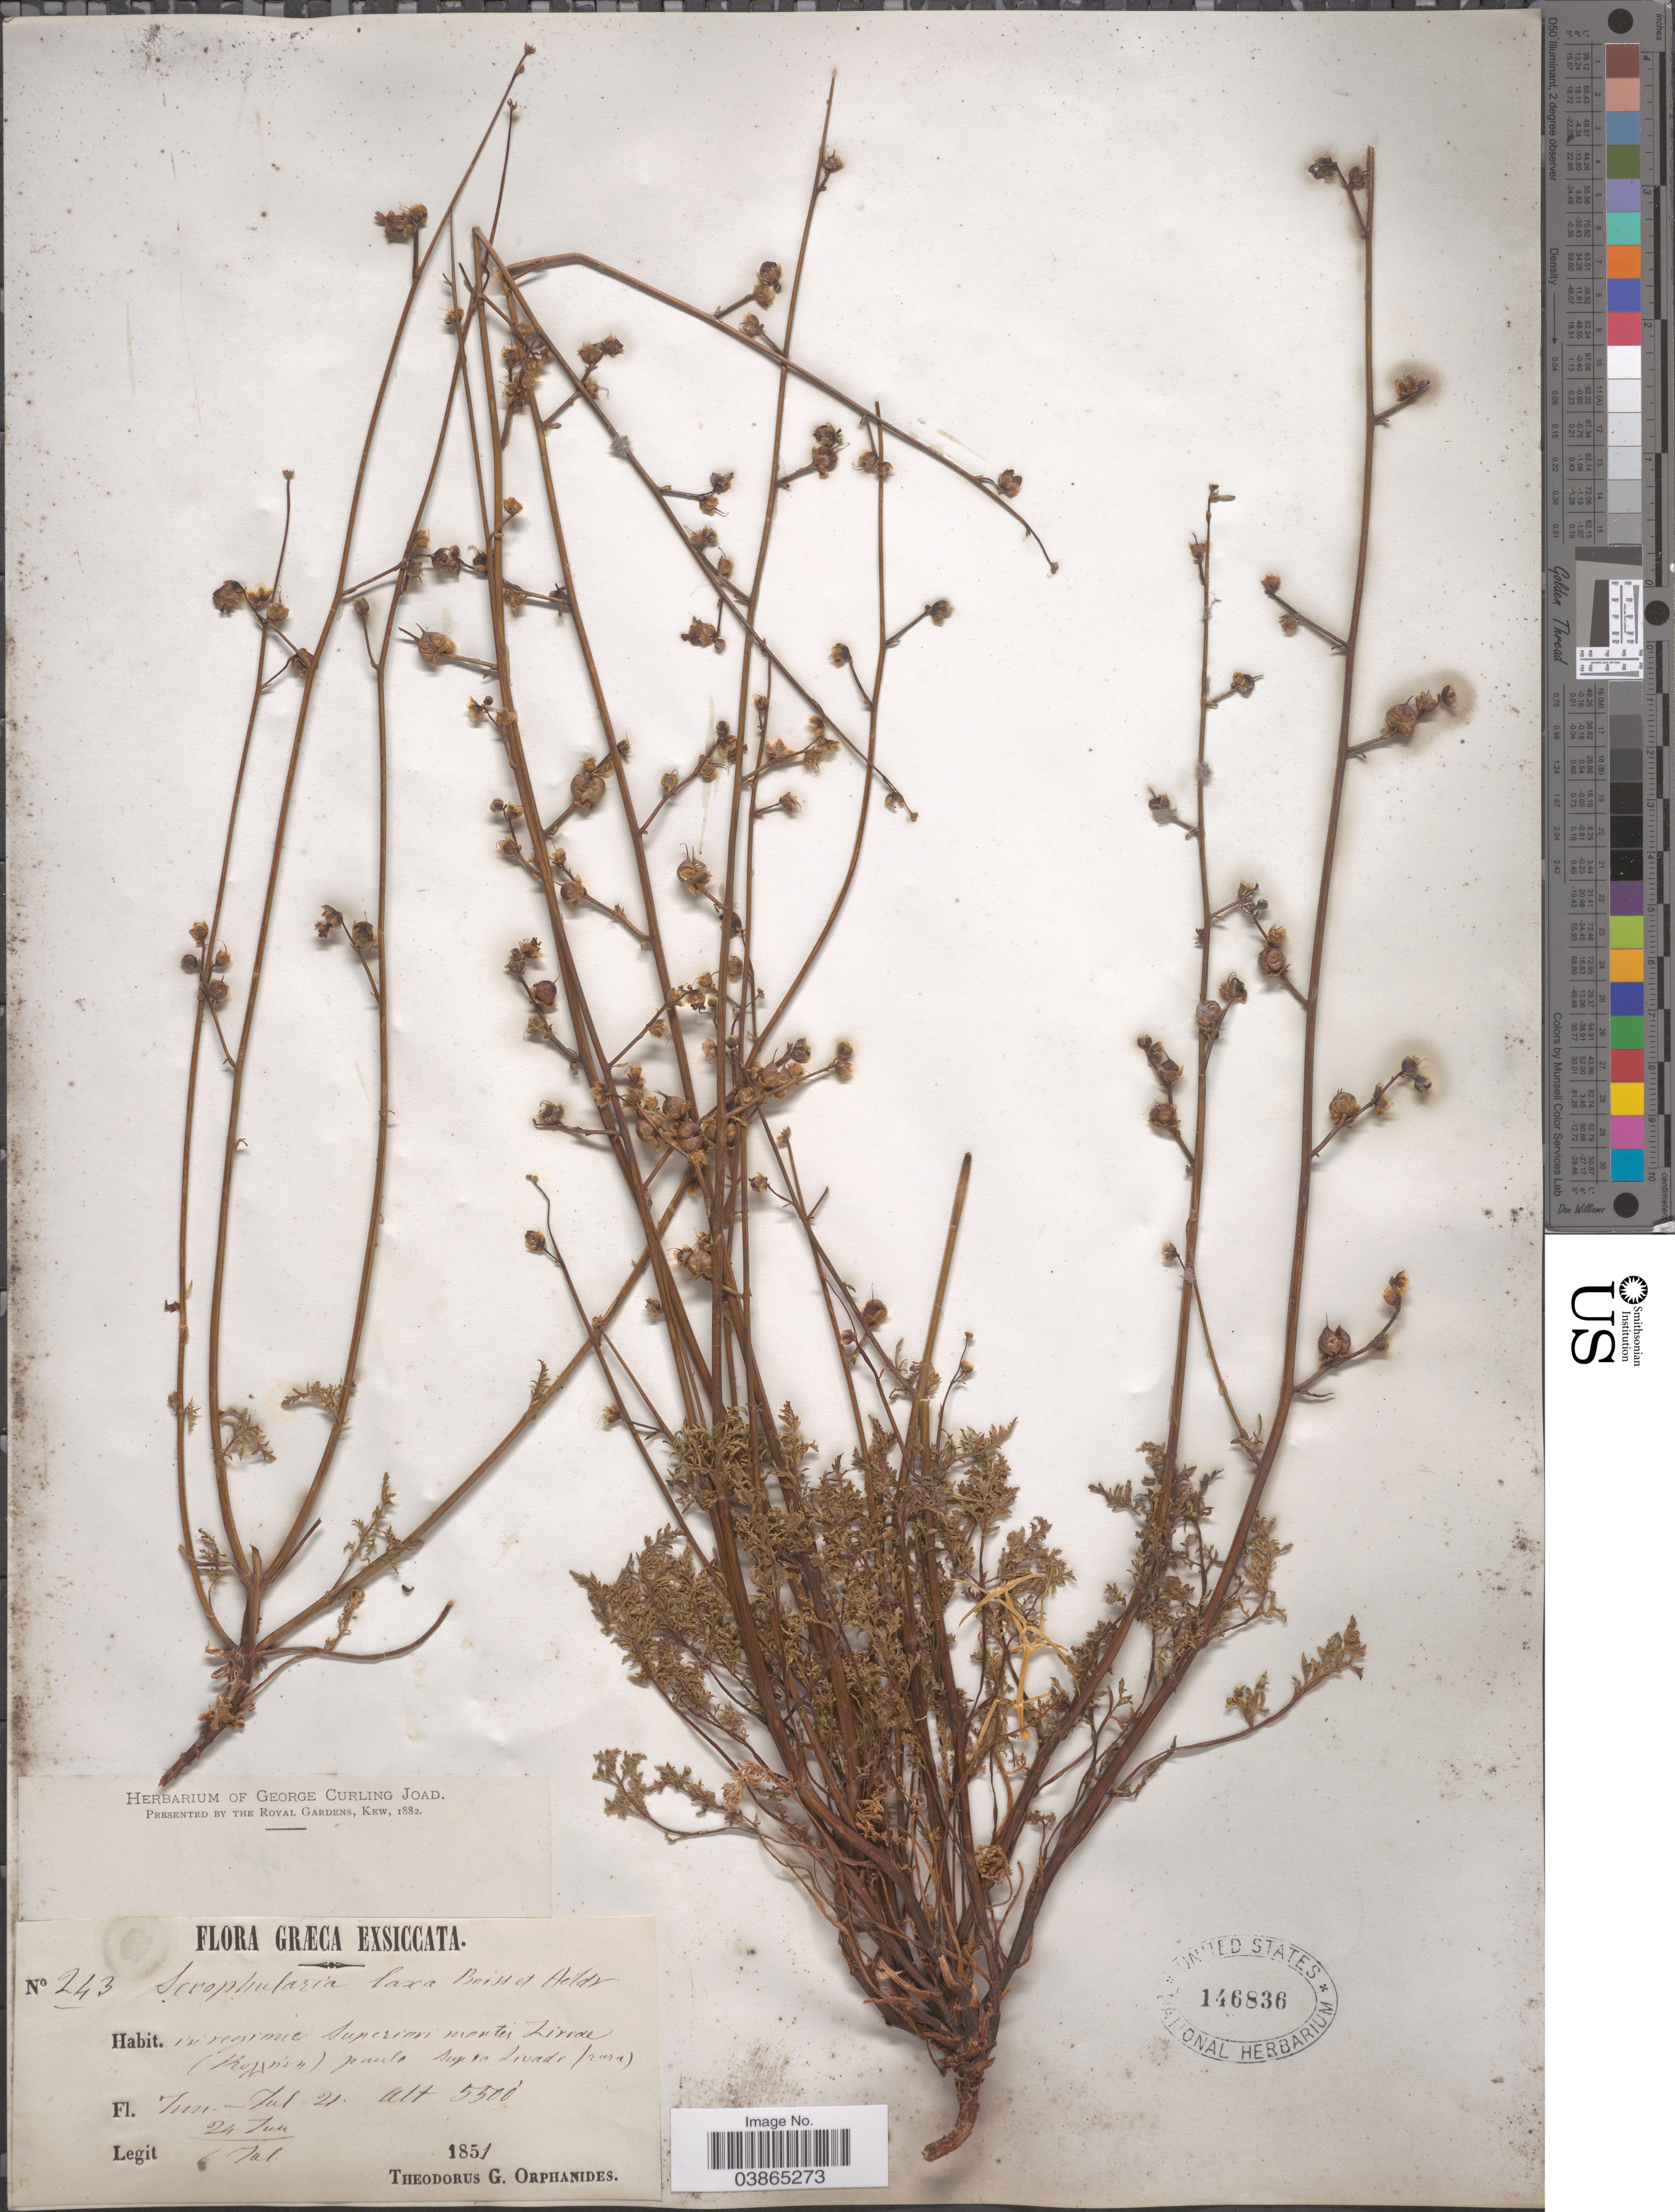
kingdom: Plantae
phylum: Tracheophyta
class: Magnoliopsida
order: Lamiales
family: Scrophulariaceae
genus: Scrophularia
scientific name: Scrophularia laxa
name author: Boiss. & Heldr.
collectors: T. G. Orphanides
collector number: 243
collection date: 1851-06-24/1851-07-06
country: Greece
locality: Græca. In regione Superiori montis Zirvae (Kuynis) paulo supra Livadi.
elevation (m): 1676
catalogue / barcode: US 146836